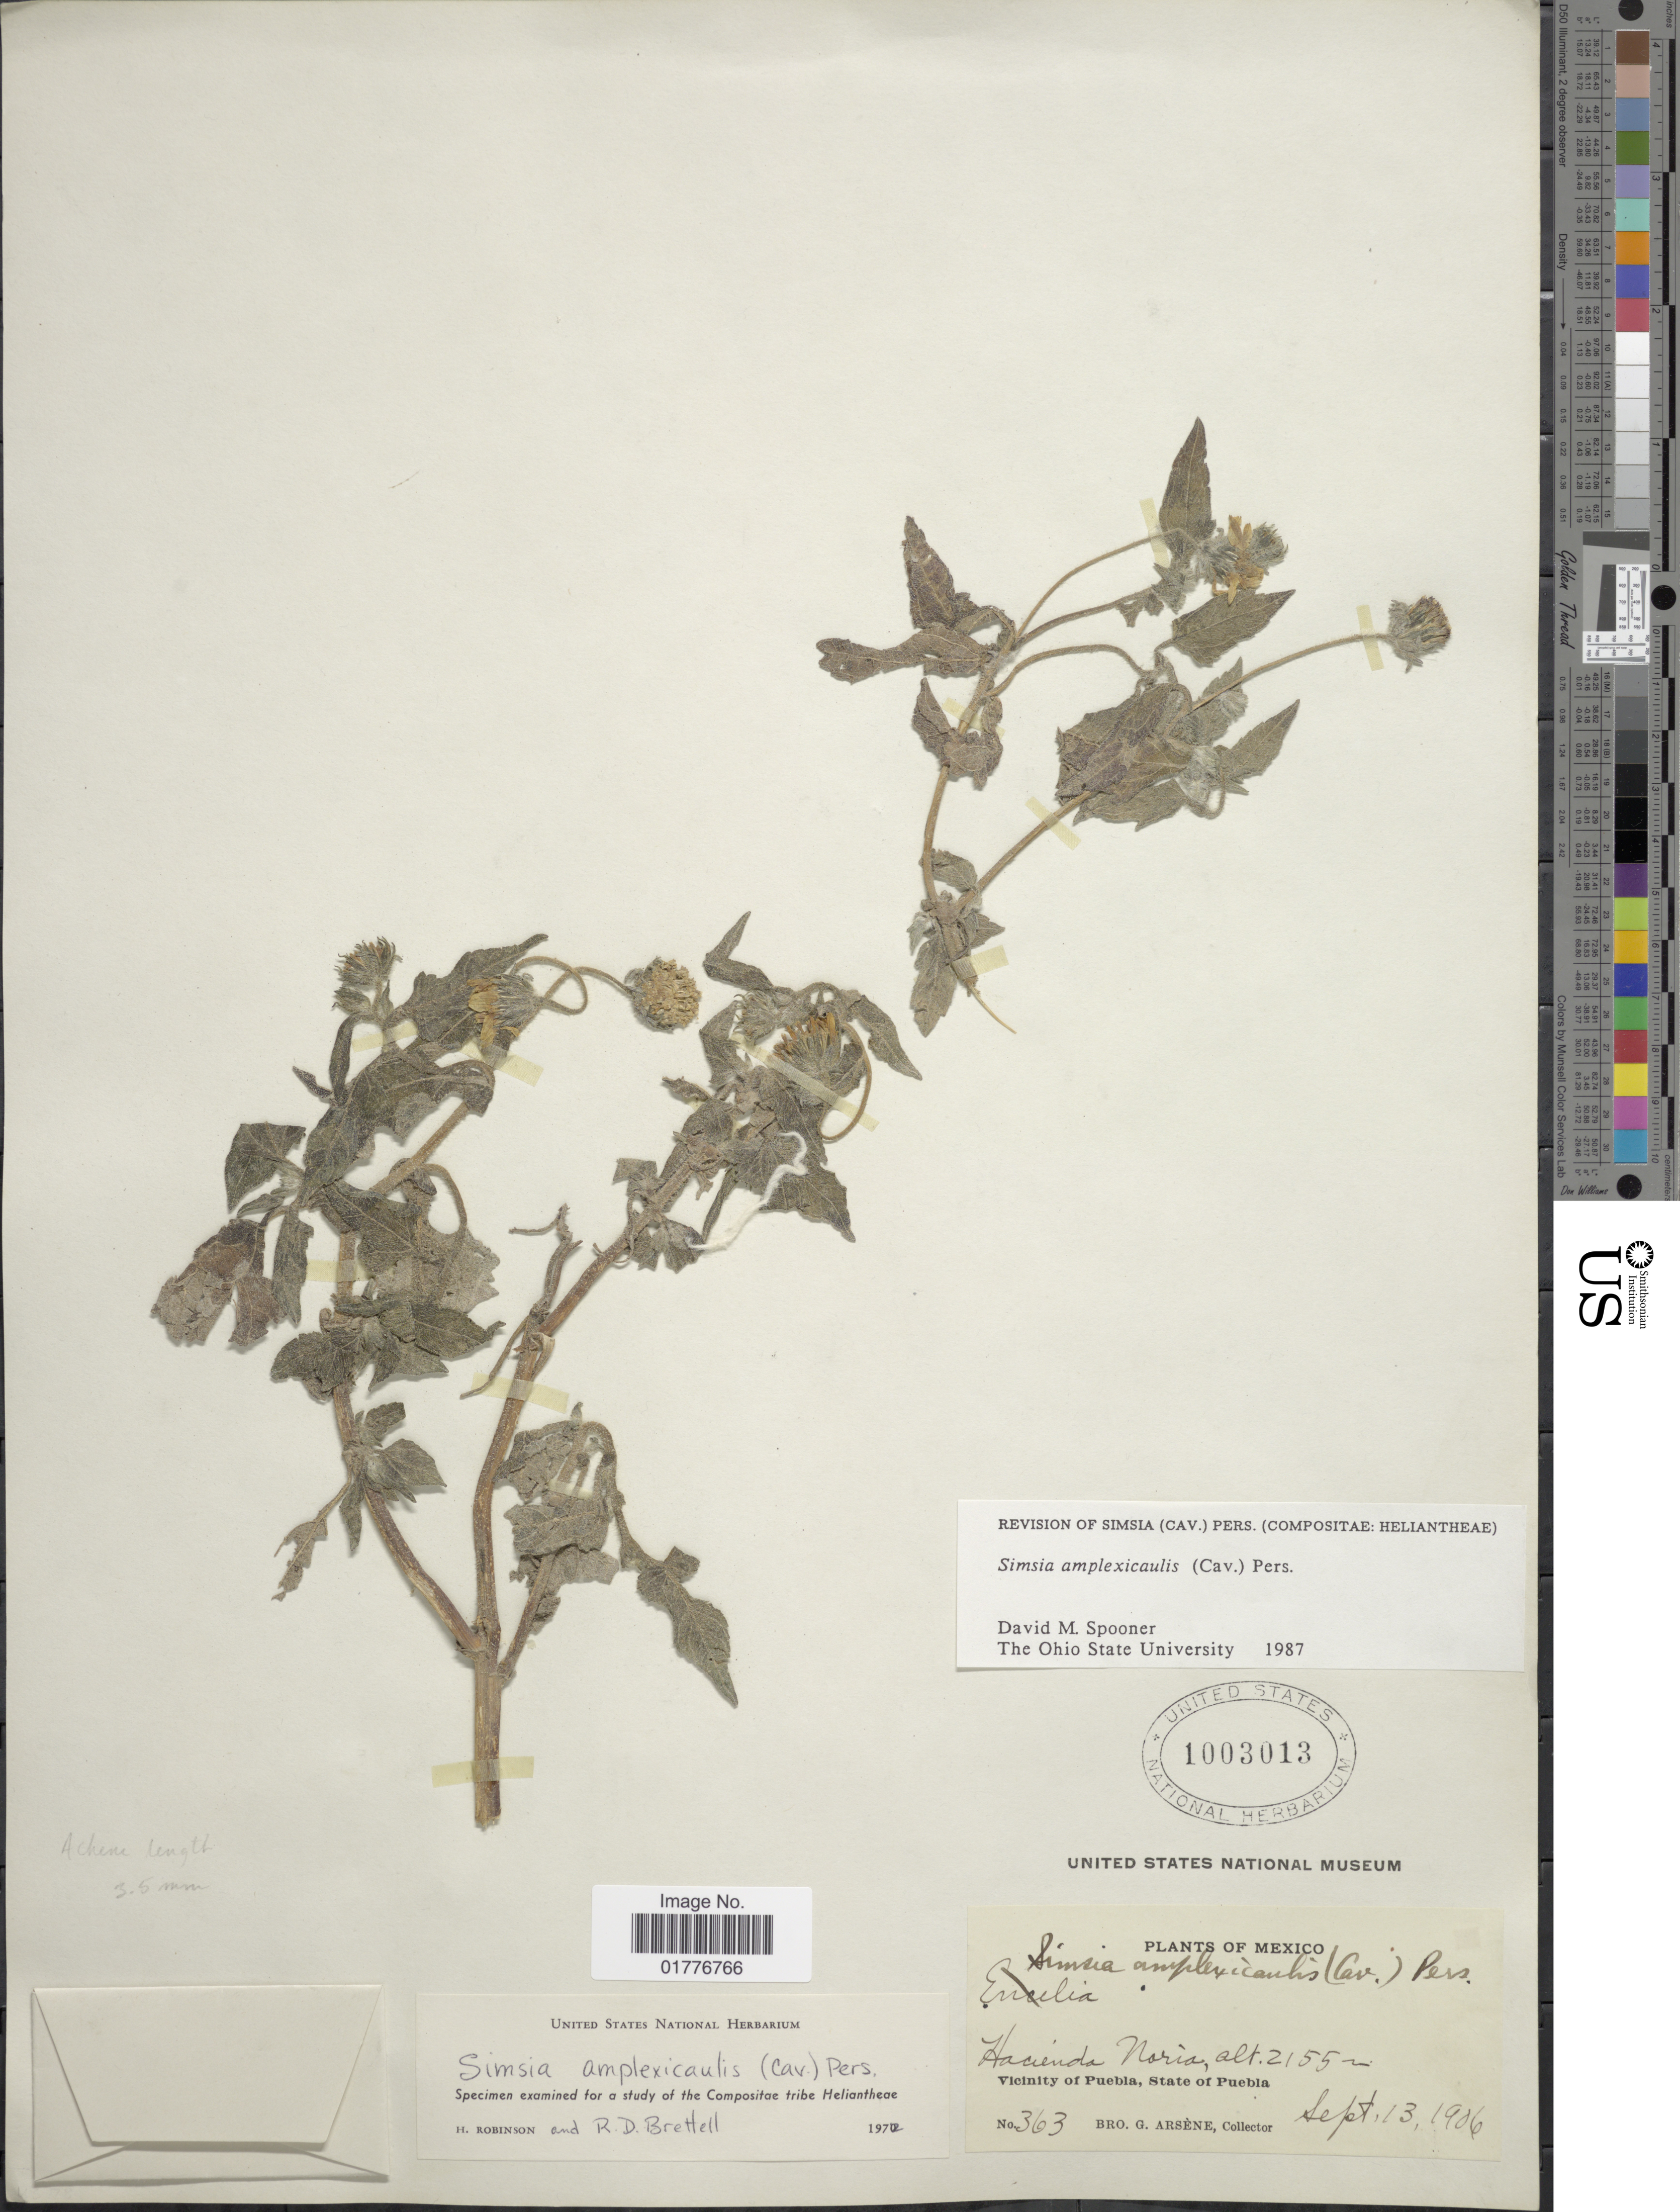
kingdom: Plantae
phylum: Tracheophyta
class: Magnoliopsida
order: Asterales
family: Asteraceae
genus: Simsia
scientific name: Simsia amplexicaulis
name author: (Cav.) Pers.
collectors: Bro. G. Arsène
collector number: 363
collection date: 1906-09-13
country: Mexico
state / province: Puebla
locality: State of Puebla. hacienda Noria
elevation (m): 2155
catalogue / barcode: US 1003013